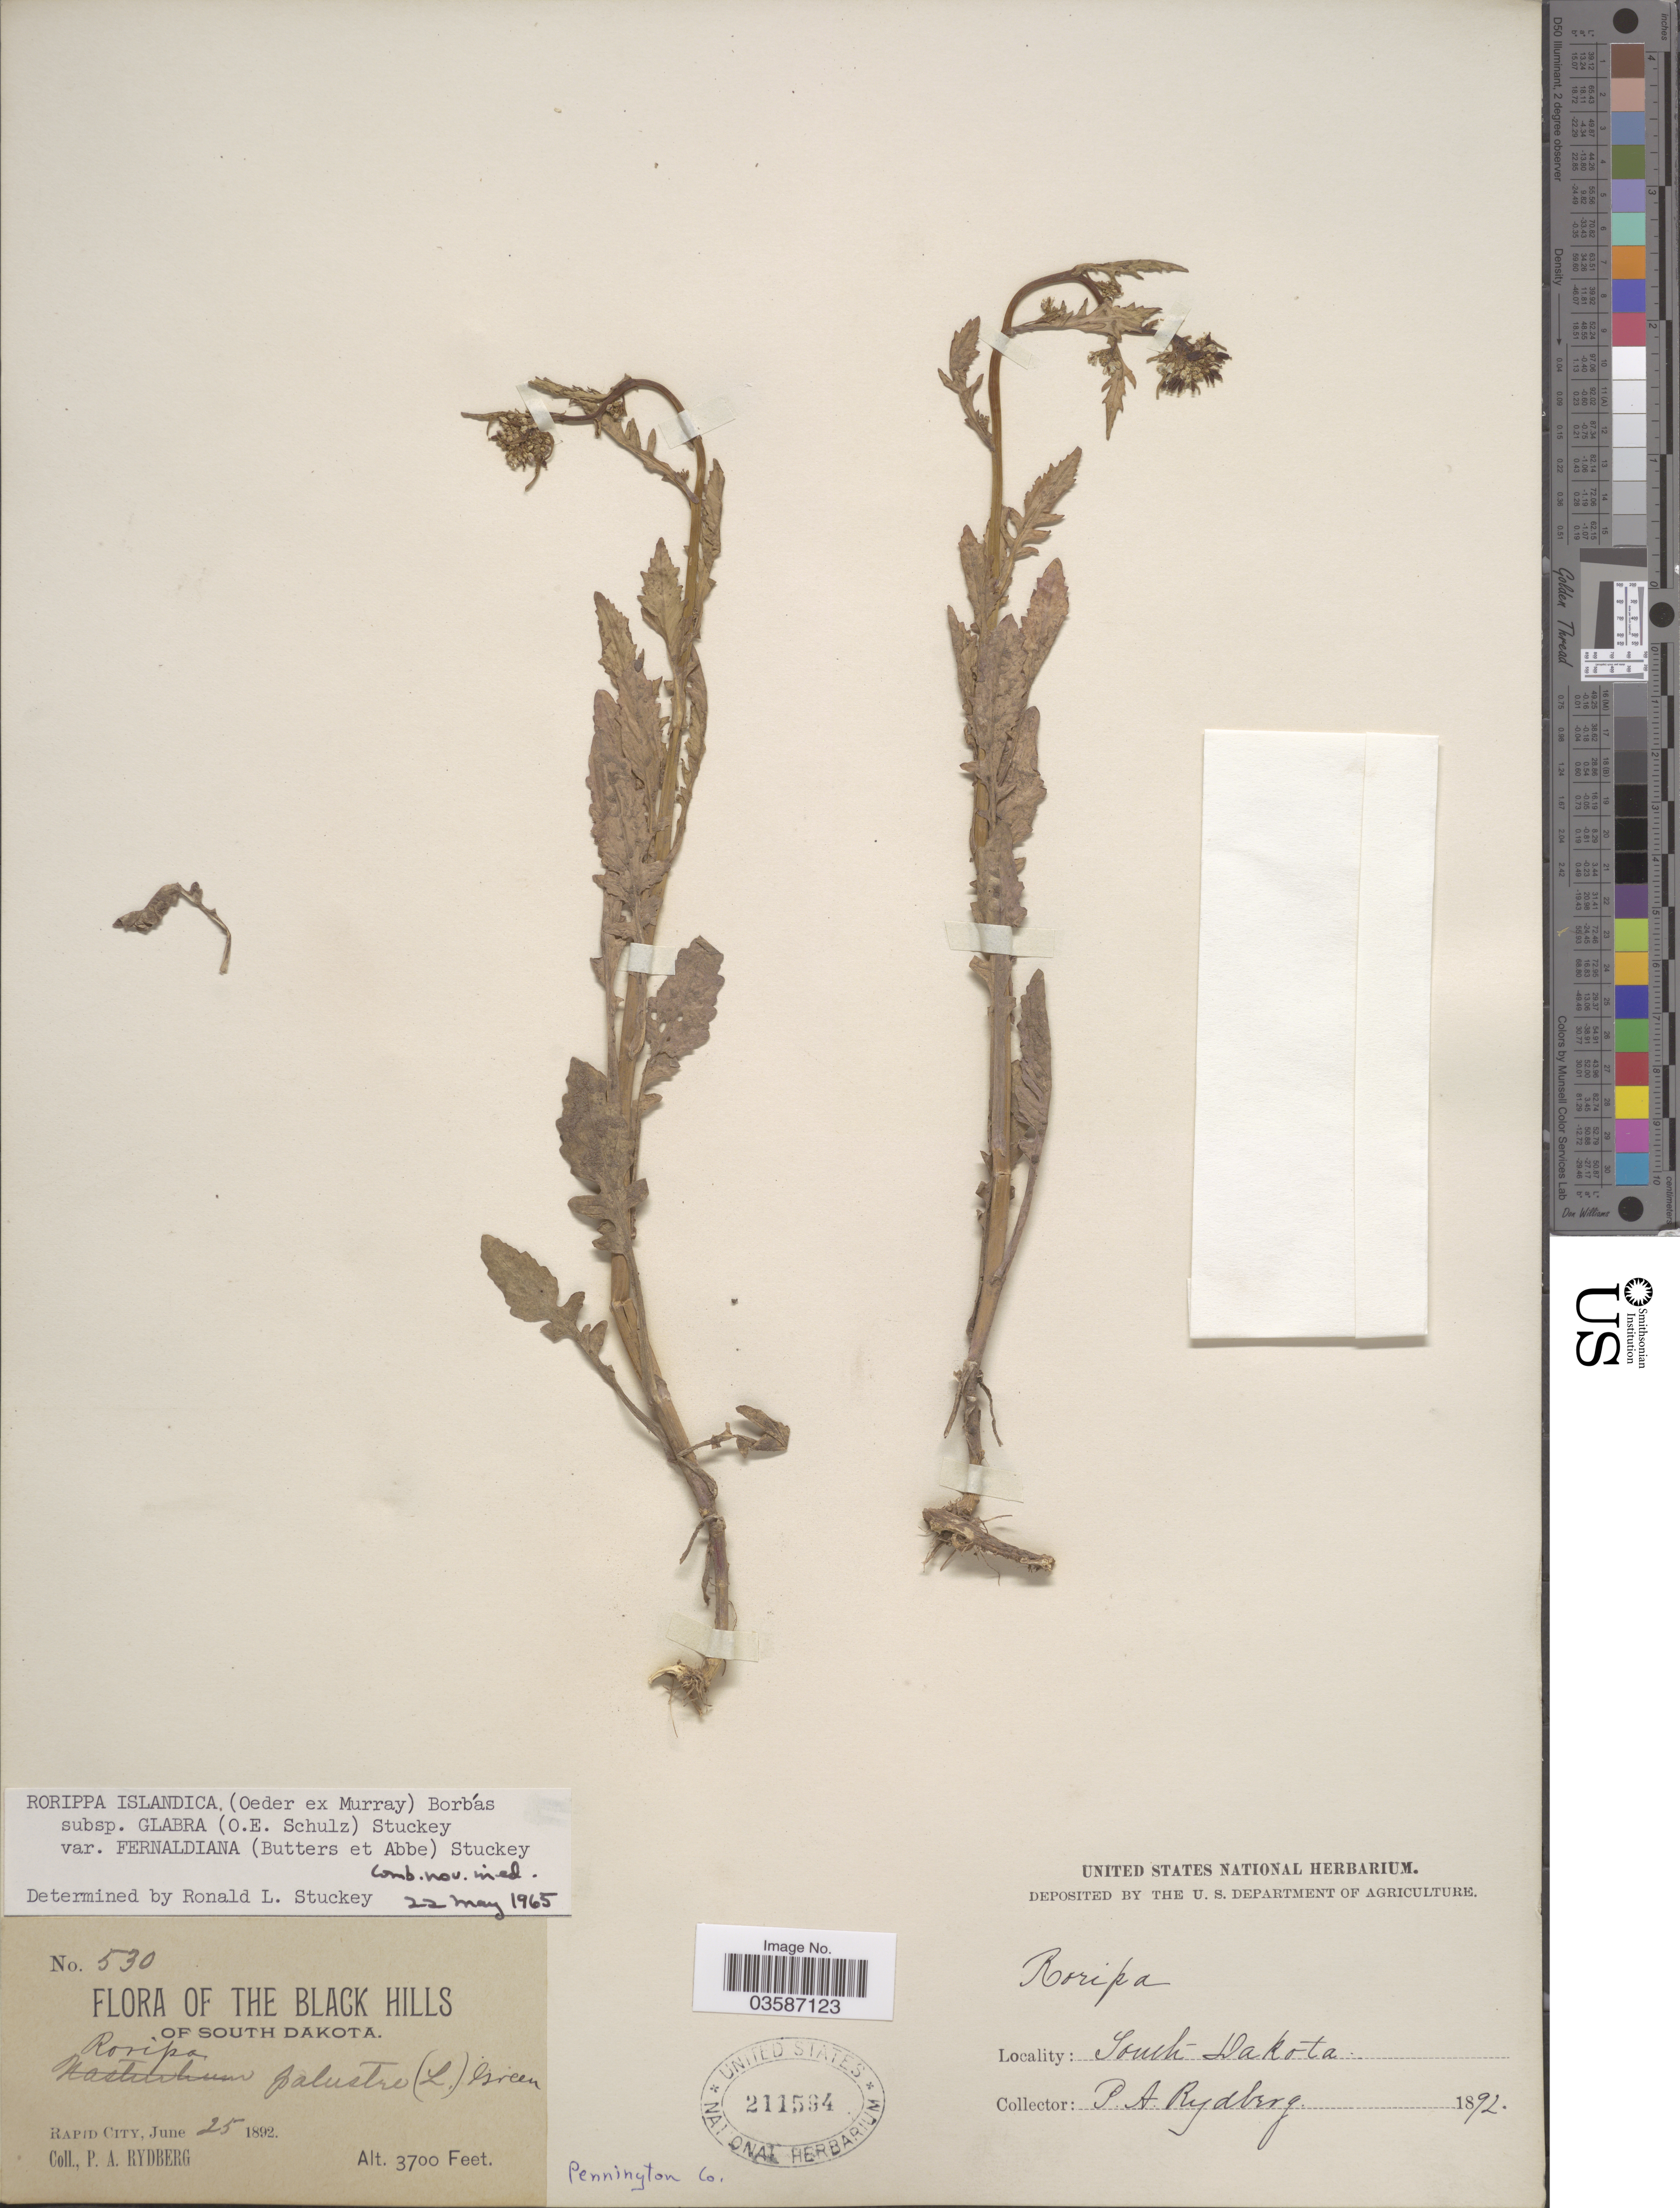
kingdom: Plantae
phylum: Tracheophyta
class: Magnoliopsida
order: Brassicales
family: Brassicaceae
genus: Rorippa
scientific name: Rorippa islandica var. fernaldiana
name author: Butters & Abbe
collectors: P. A. Rydberg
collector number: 530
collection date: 1892-06-25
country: United States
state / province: South Dakota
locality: The Black Hills of South Dakota. Rapid City. Pennington Co.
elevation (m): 1128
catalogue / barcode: US 211594